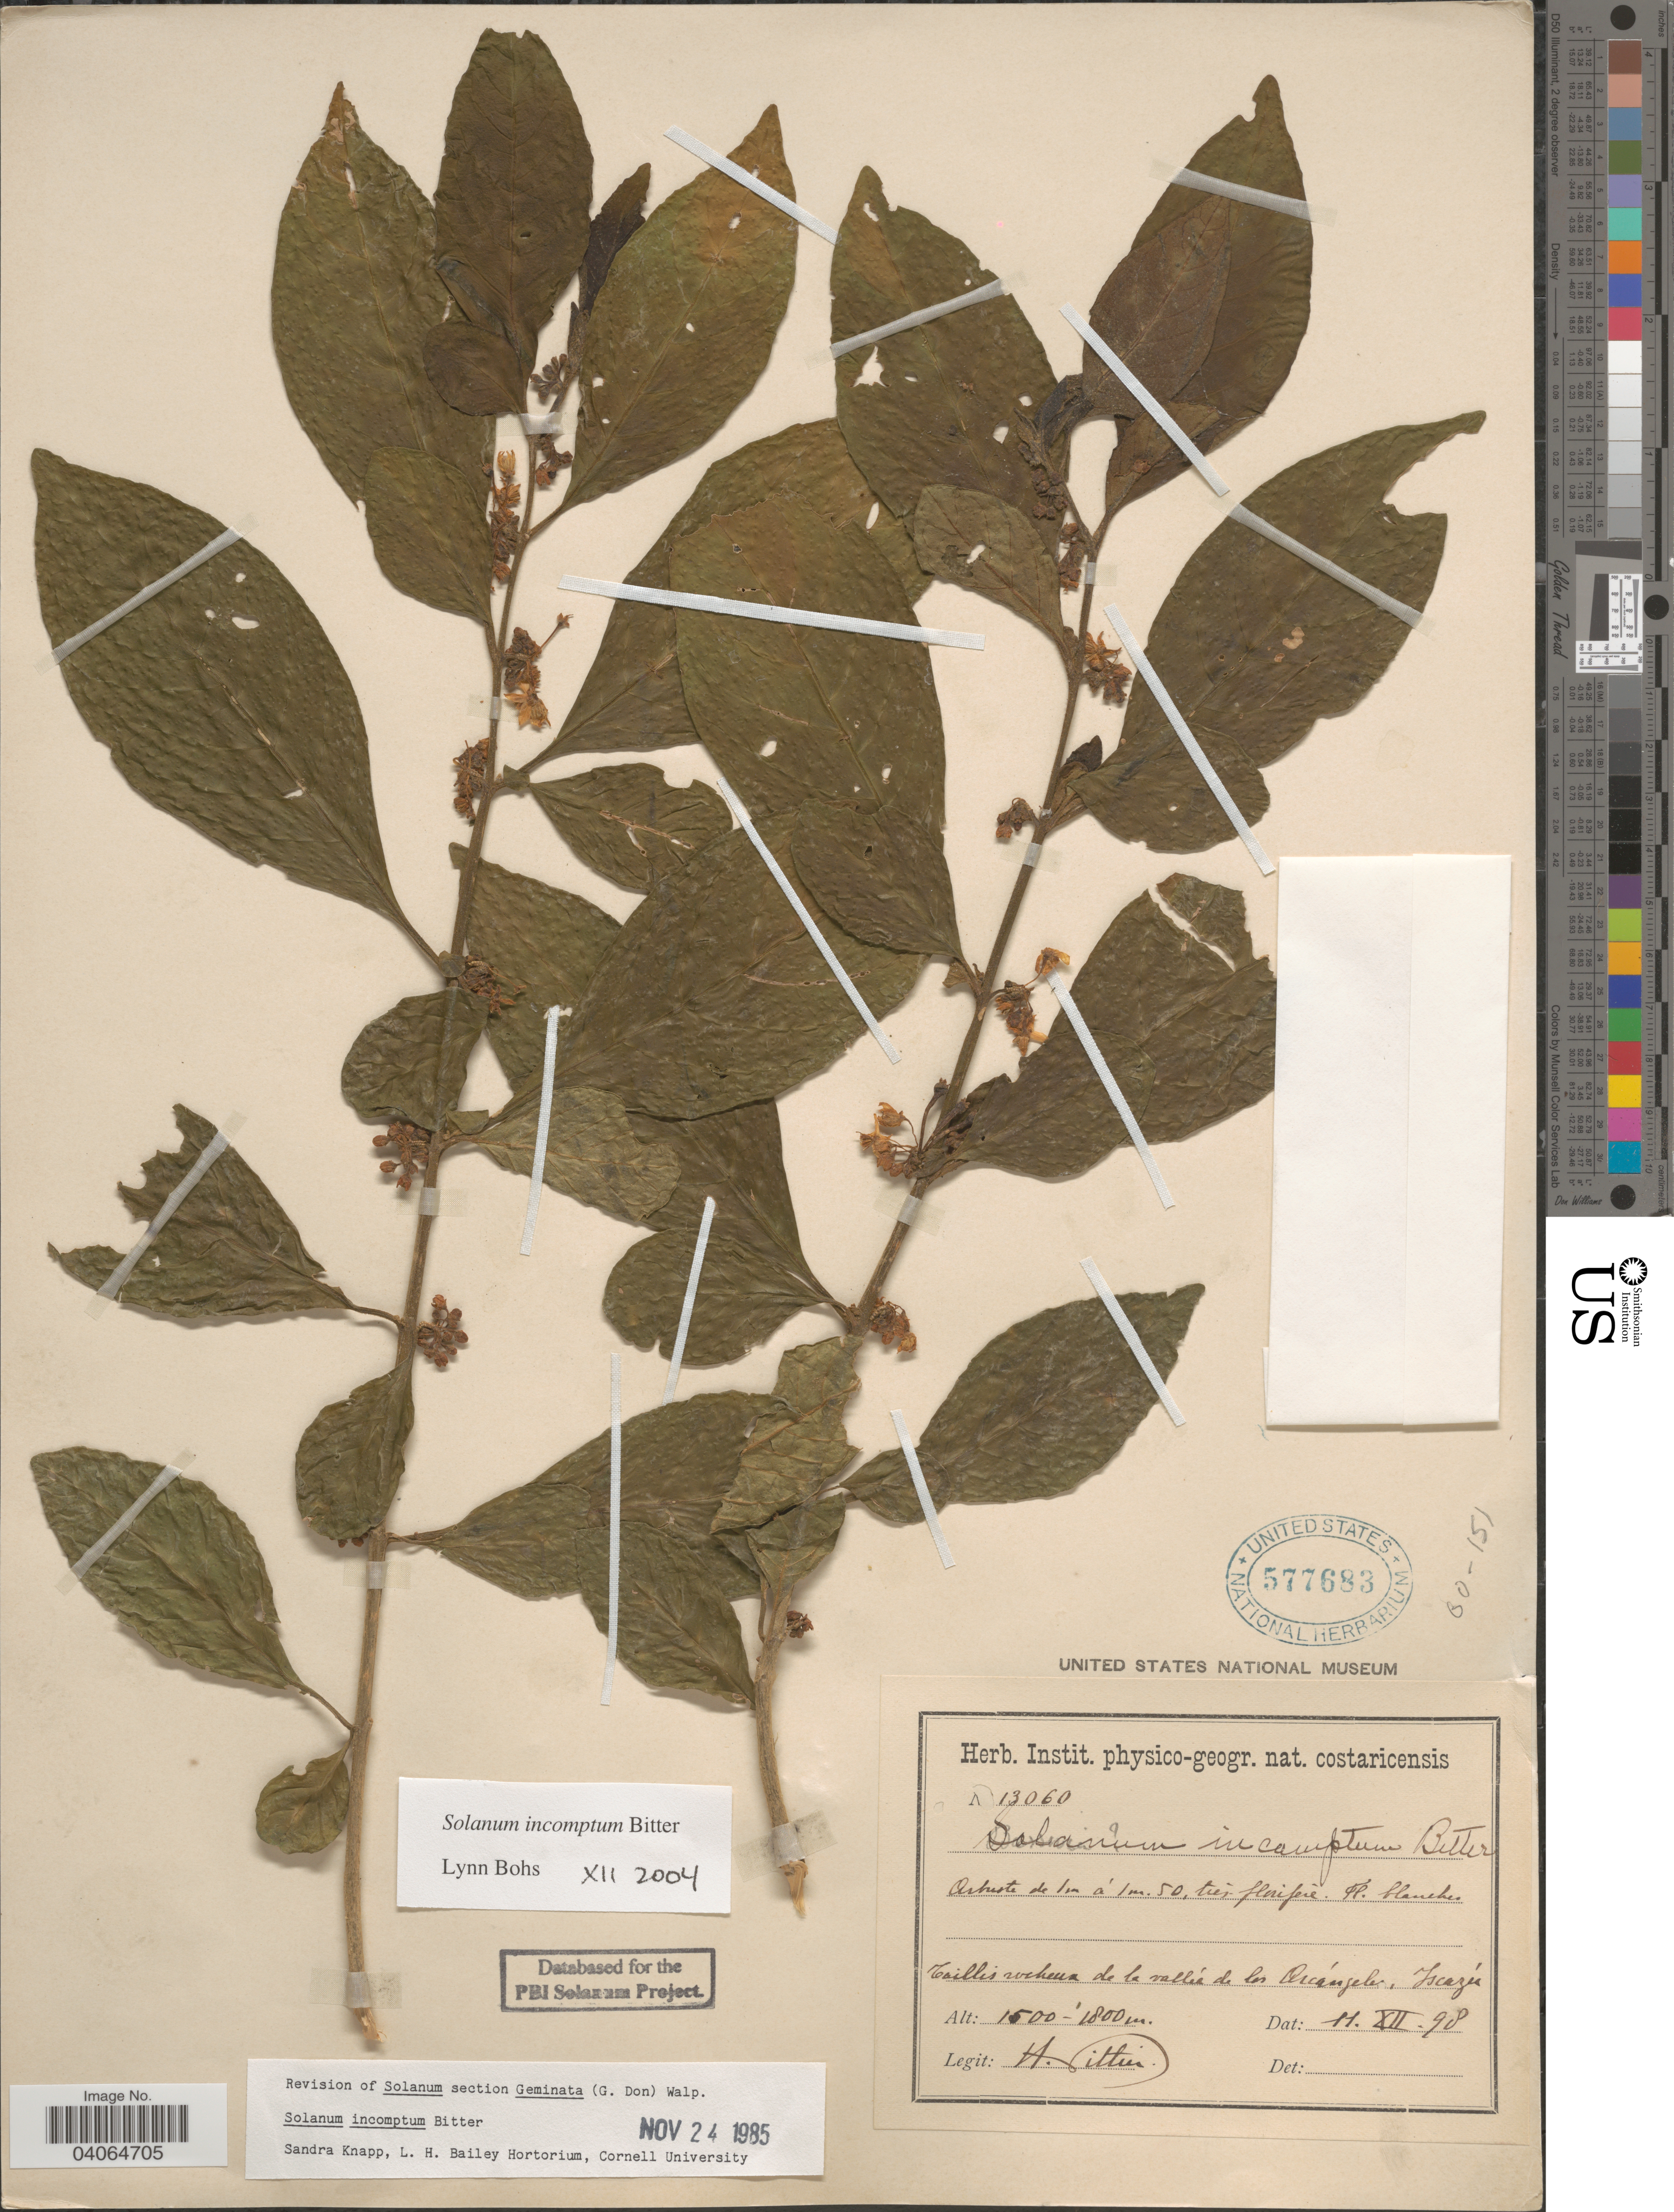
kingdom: Plantae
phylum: Tracheophyta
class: Magnoliopsida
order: Solanales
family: Solanaceae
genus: Solanum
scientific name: Solanum incomptum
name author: Bitter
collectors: H. F. Pittier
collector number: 13060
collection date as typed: Transcribed d/m/y: 11/12/98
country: Costa Rica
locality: Taillis rocheux de la vallée de los Arcángeles, Iscazú.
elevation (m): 1500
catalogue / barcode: US 577683